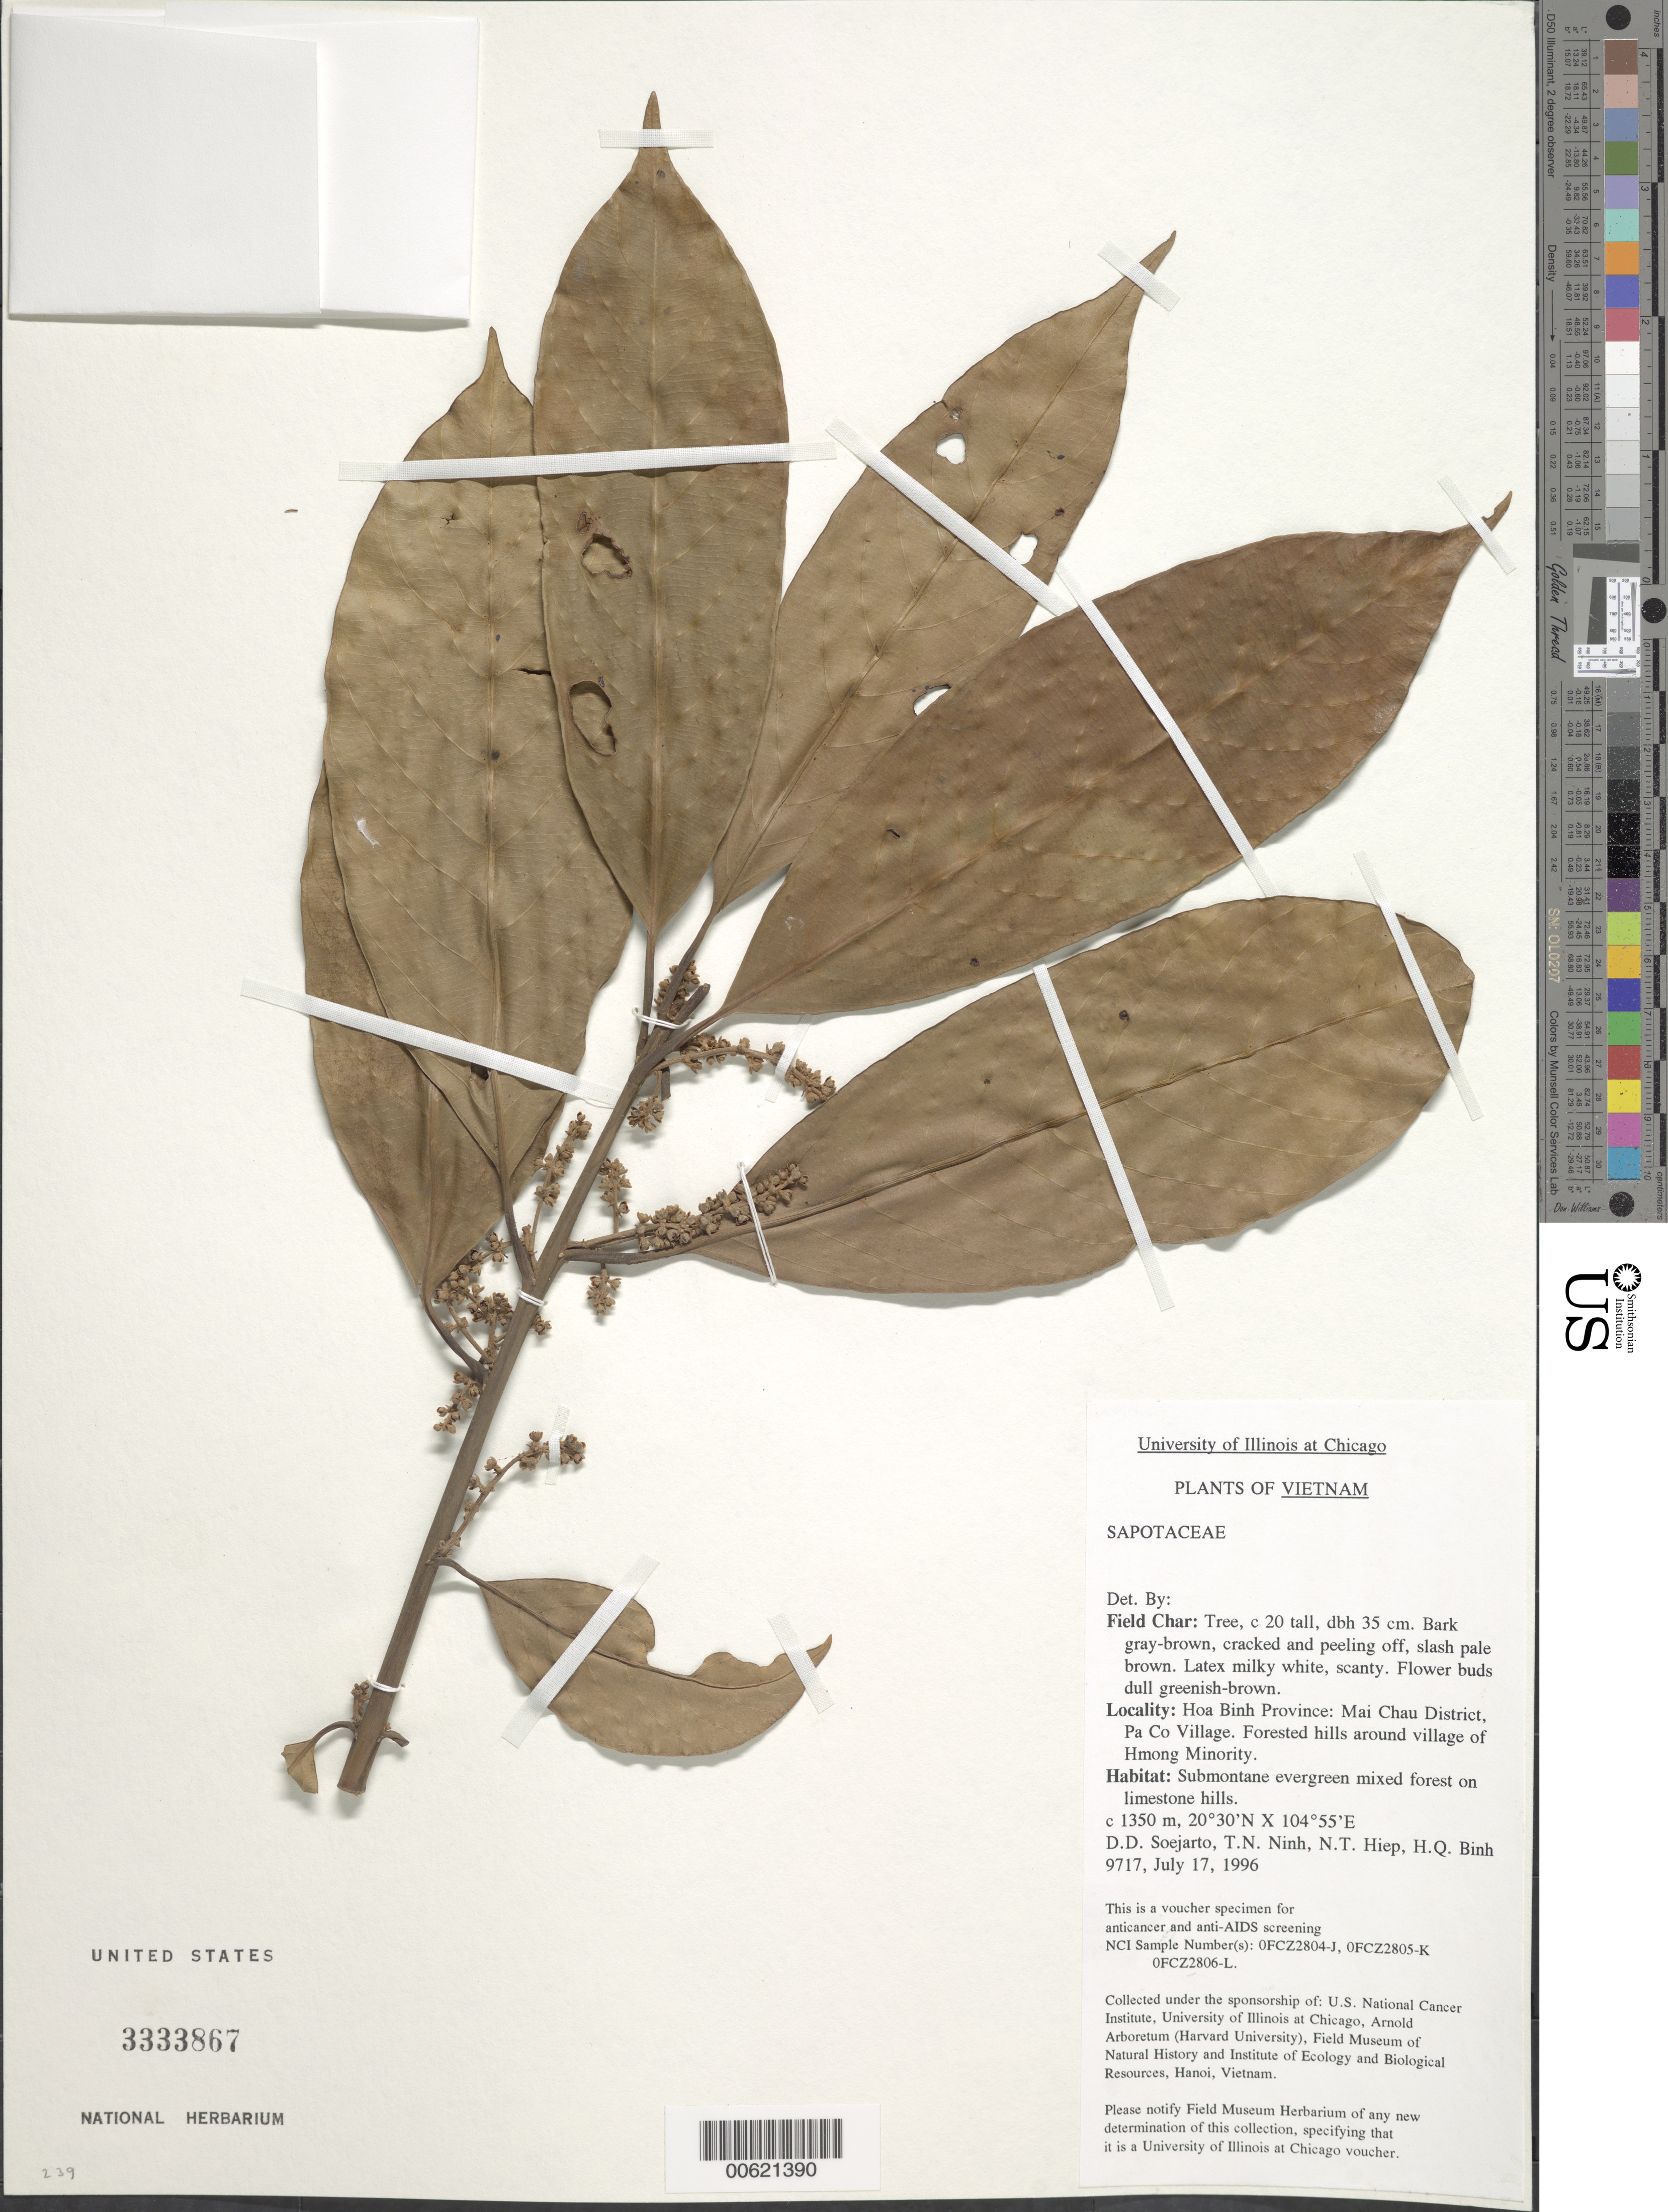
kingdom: Plantae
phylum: Tracheophyta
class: Magnoliopsida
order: Ericales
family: Sapotaceae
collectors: T. N. Ninh, N. T. Hiep & H. Q. Binh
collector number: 9717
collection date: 1996-07-17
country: Vietnam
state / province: Hoa Binh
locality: Hoa Binh Province: Mai Chau District, Pa Co Village, Forested hills around village of Hmong Minority.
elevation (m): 1350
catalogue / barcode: US 3333867